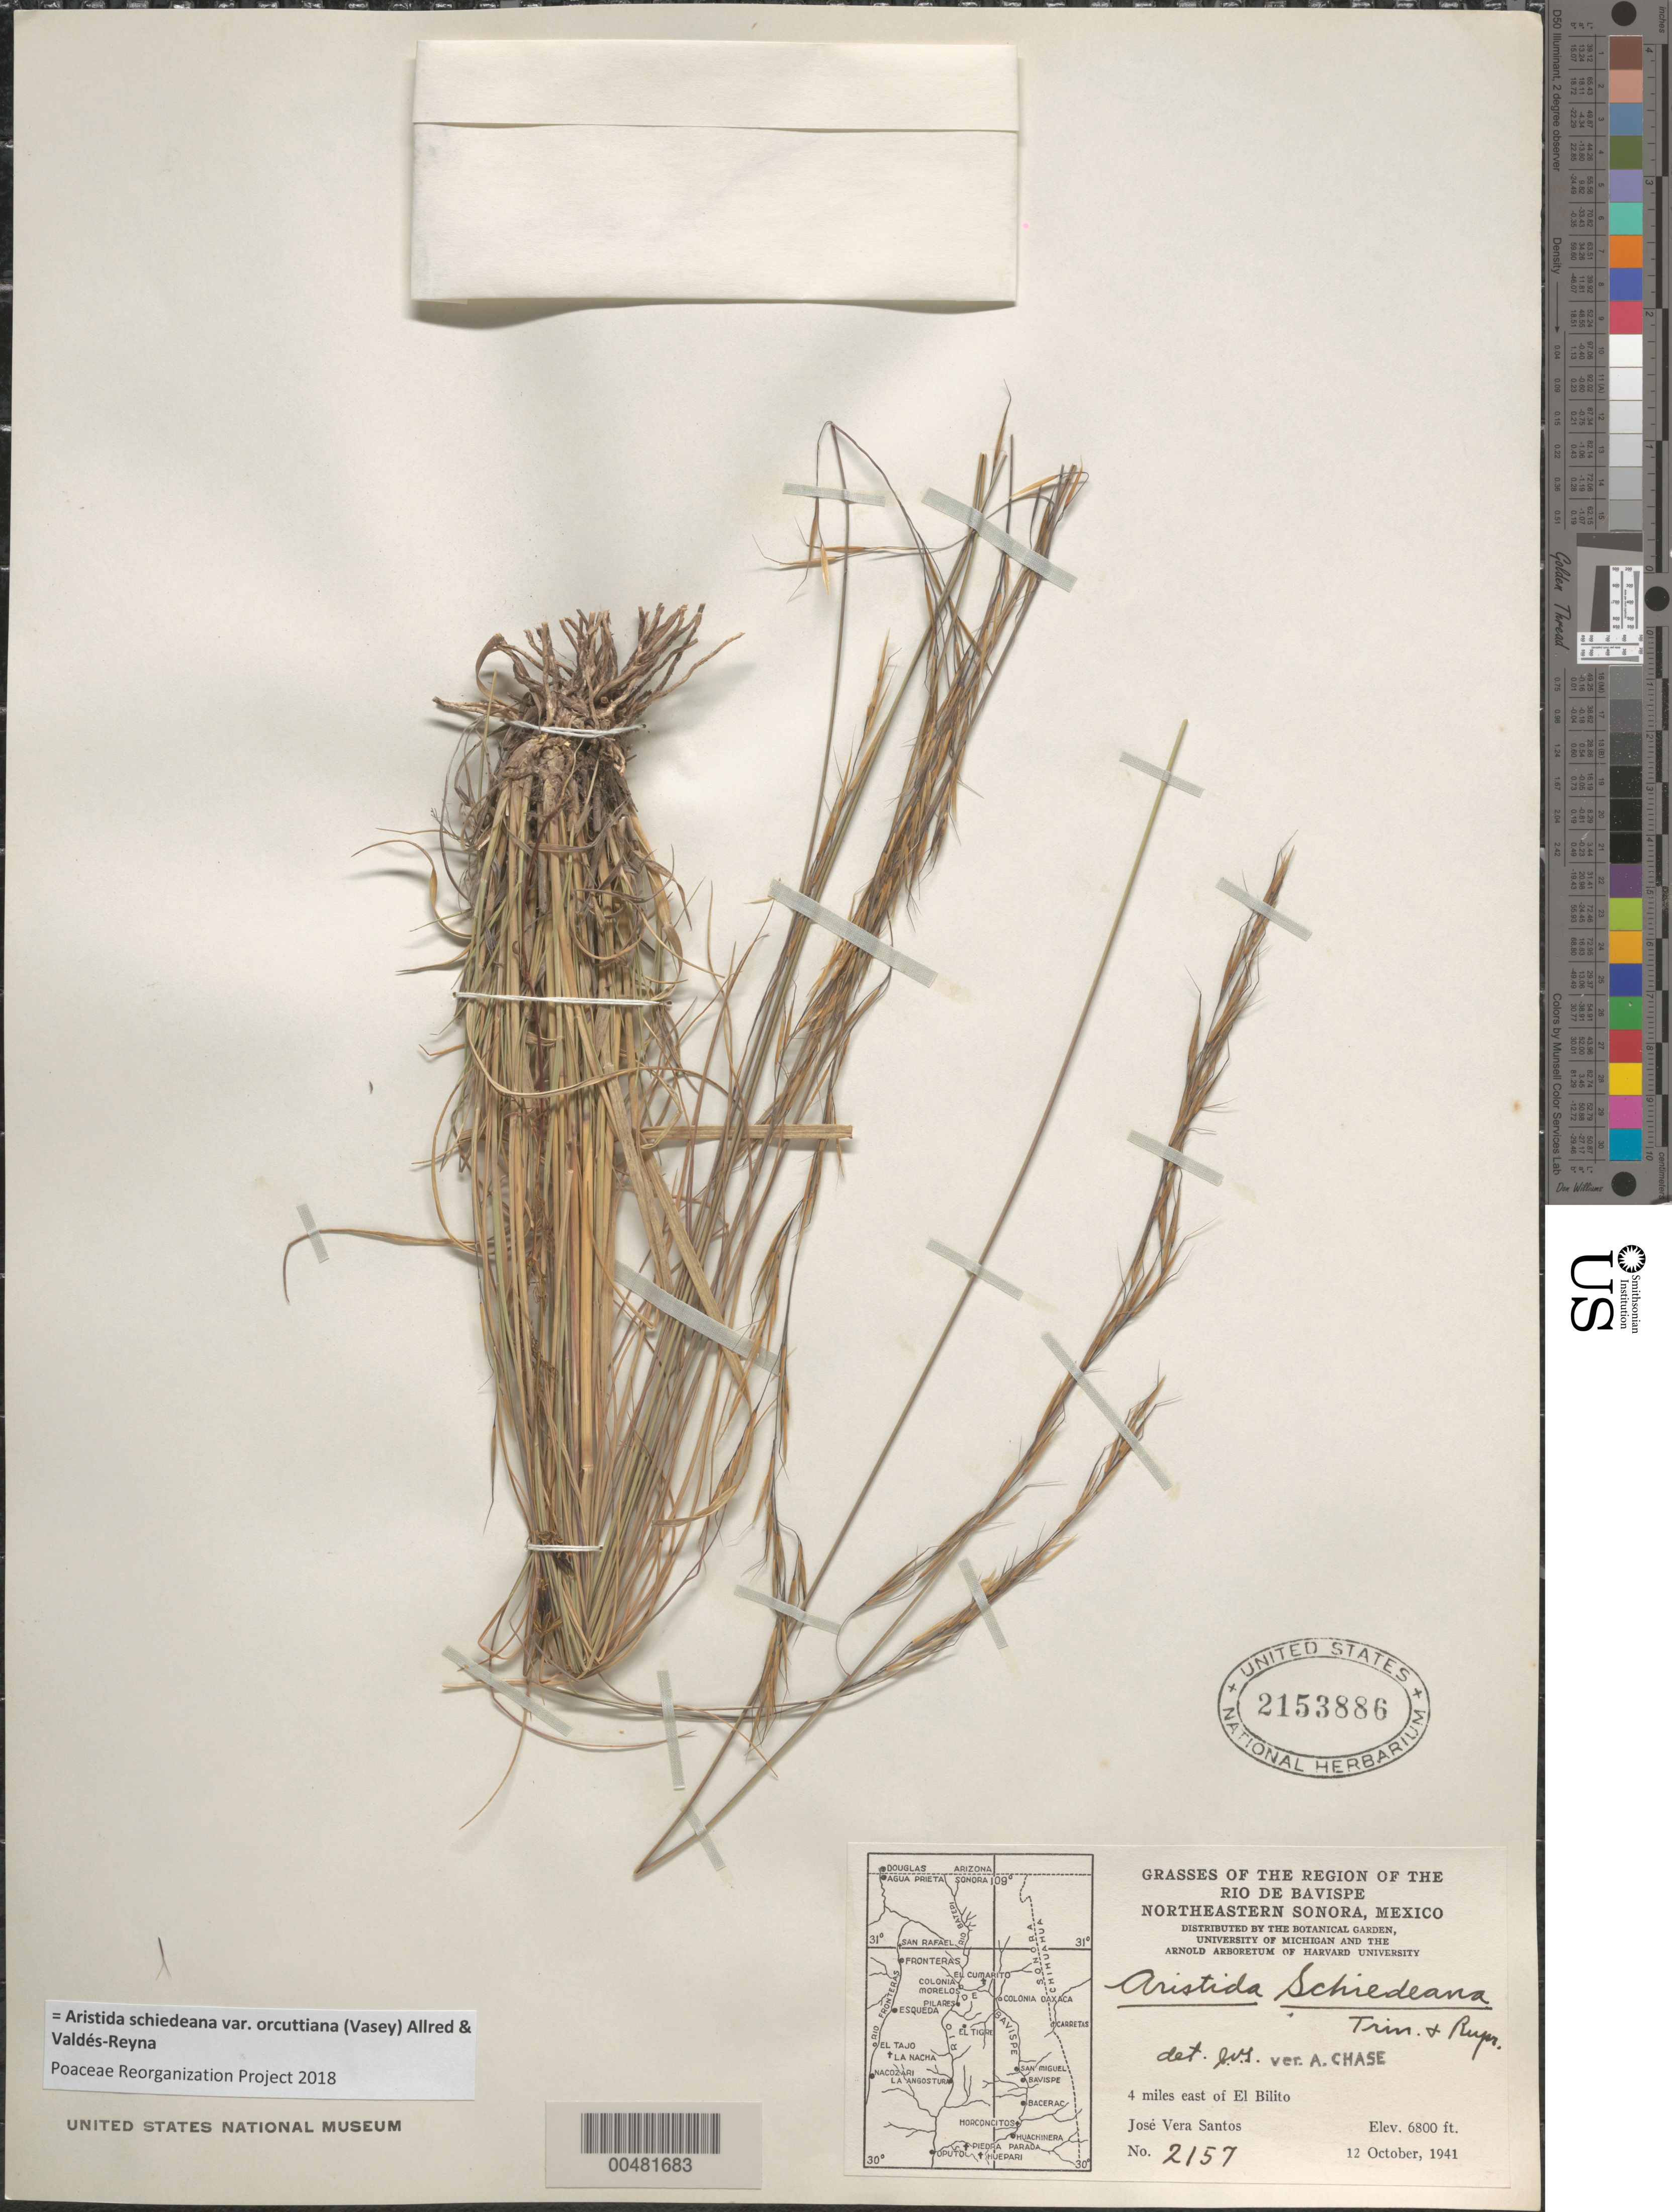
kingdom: Plantae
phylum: Tracheophyta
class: Liliopsida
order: Poales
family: Poaceae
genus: Aristida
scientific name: Aristida schiedeana var. orcuttiana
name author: (Vasey) Allred & Valdés-Reyna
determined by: Poaceae Reorganization Project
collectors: J. V. Santos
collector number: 2157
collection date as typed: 12 Oct 1941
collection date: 1941-10-12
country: Mexico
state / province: Sonora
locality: Region of the Rio de Bavispe, NE Sonora, 4 mi E of El Bilito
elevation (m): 2073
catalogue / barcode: US 2153886